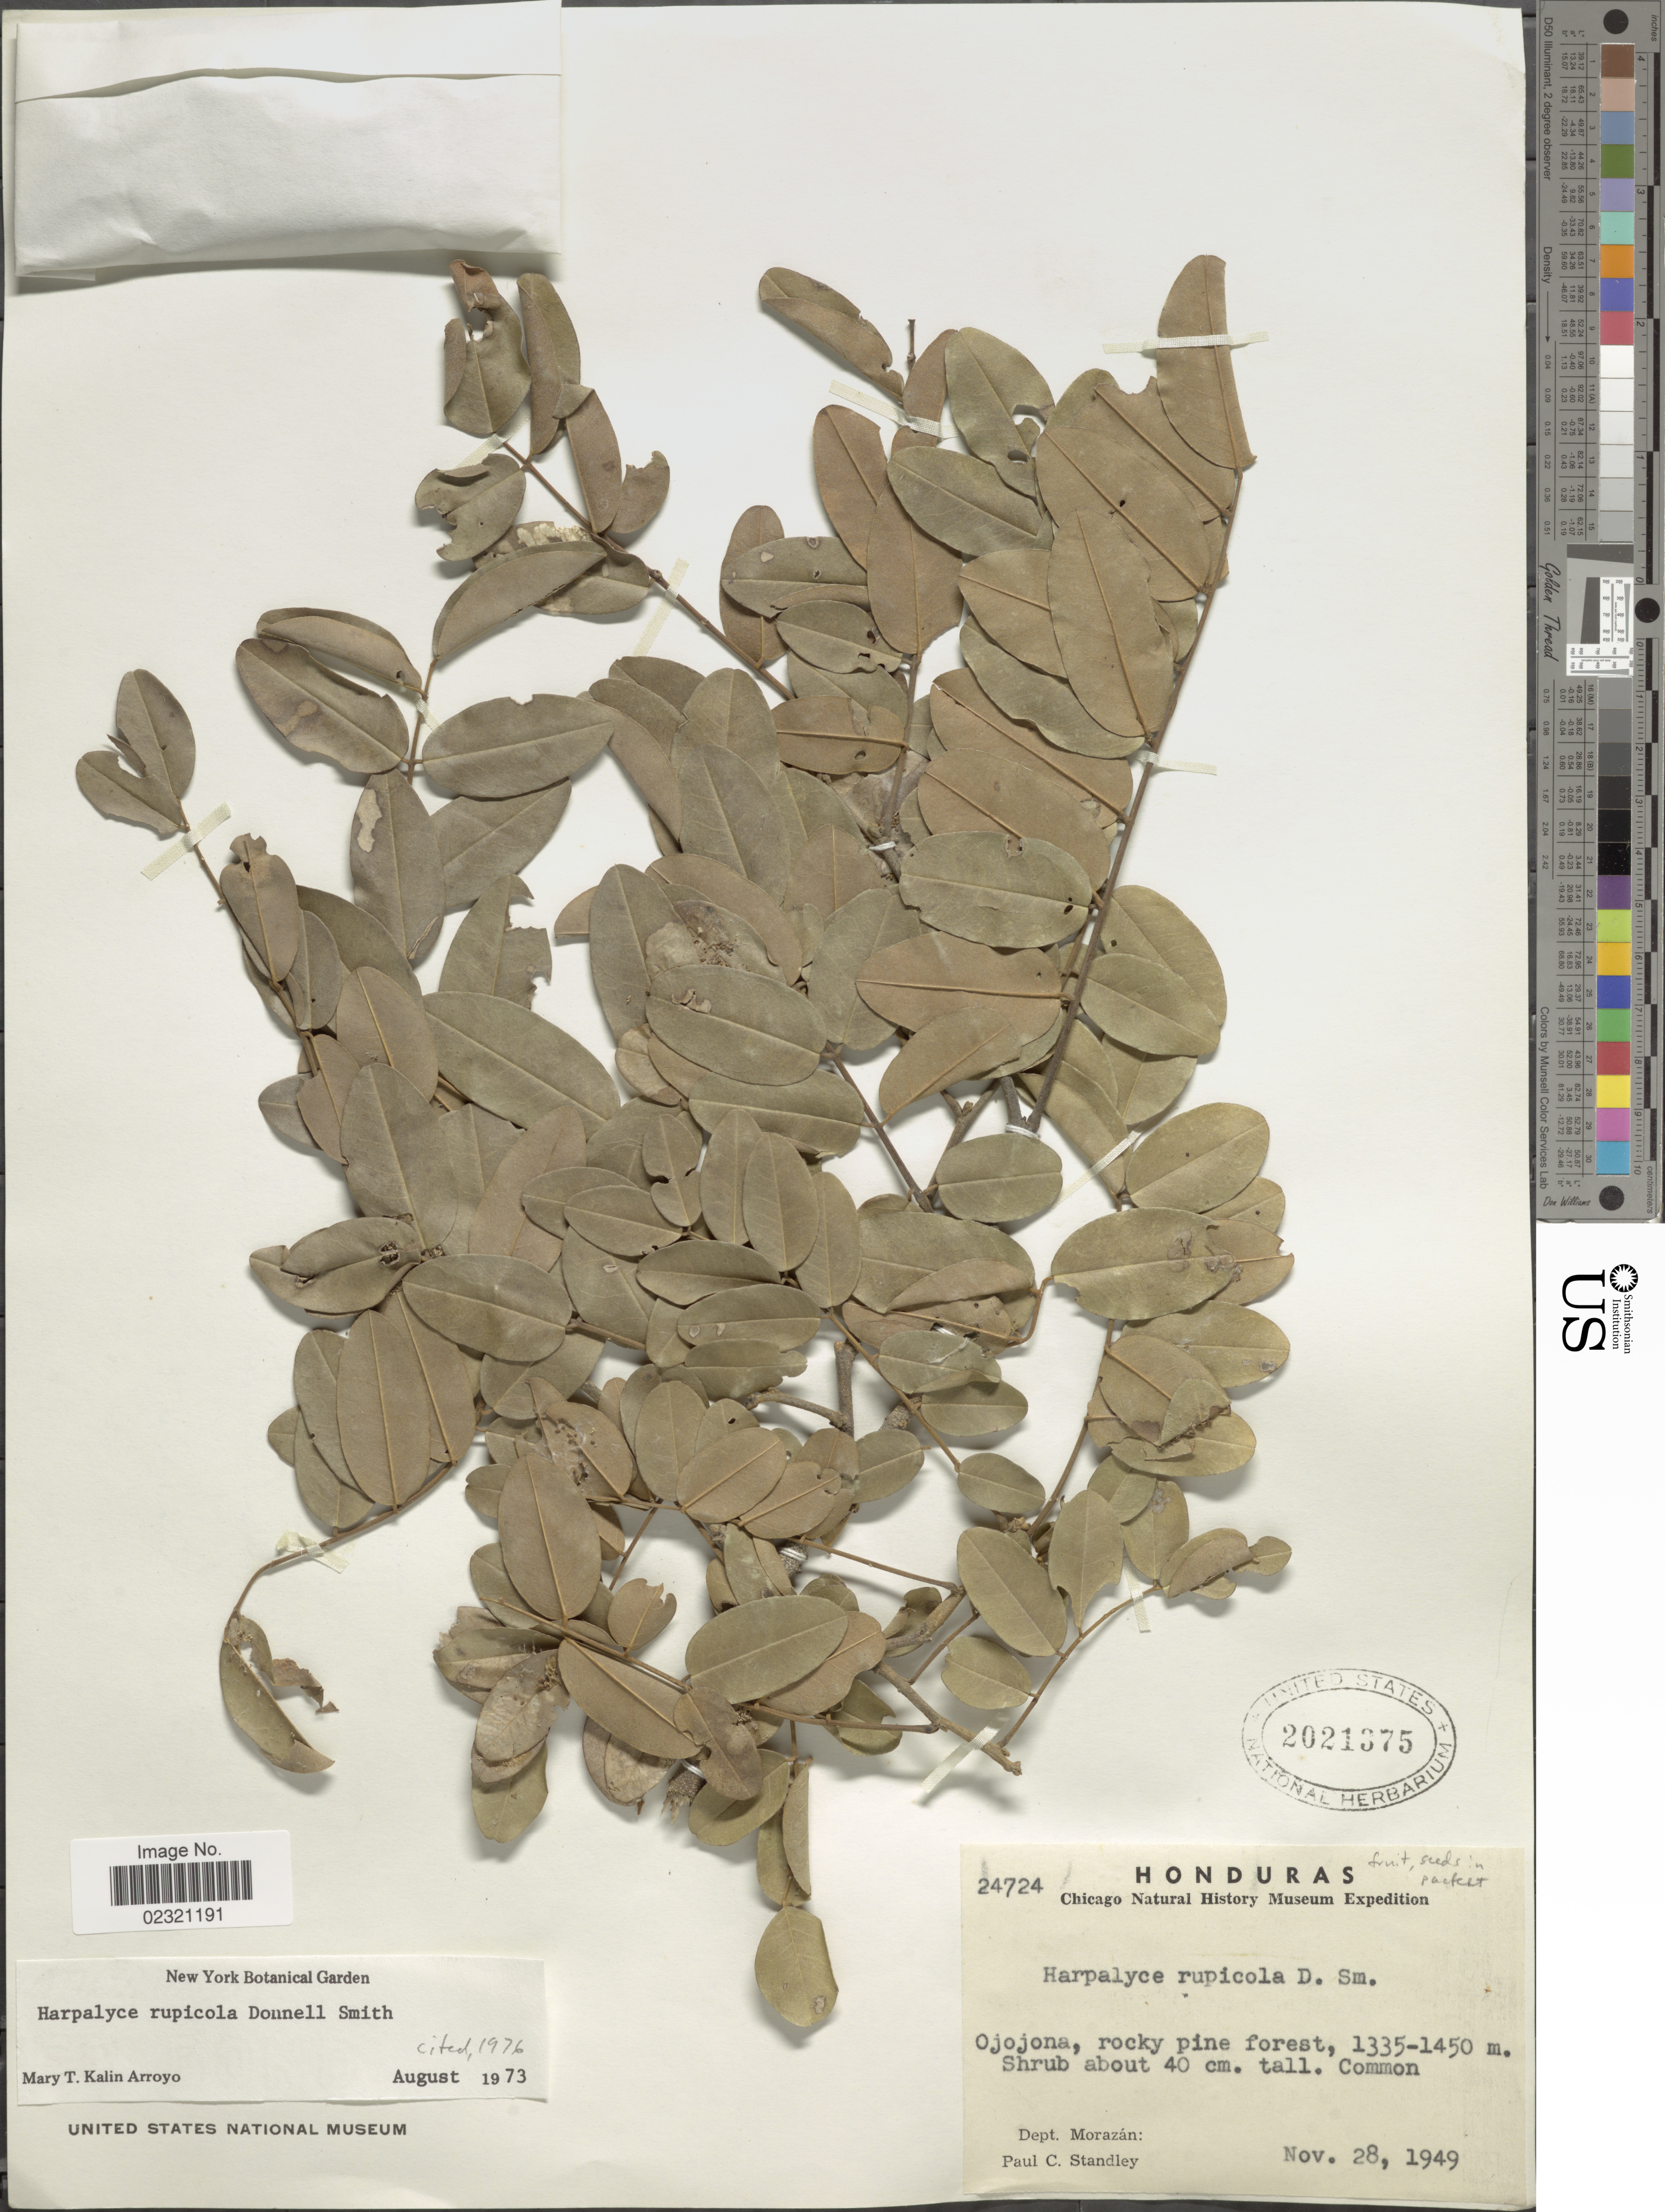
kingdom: Plantae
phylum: Tracheophyta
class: Magnoliopsida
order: Fabales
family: Fabaceae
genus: Harpalyce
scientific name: Harpalyce rupicola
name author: Donn. Sm.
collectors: P. C. Standley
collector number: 24724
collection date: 1949-11-28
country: Honduras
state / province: Fco. Morazán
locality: Dept. Morazon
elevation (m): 1335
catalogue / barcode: US 2021375